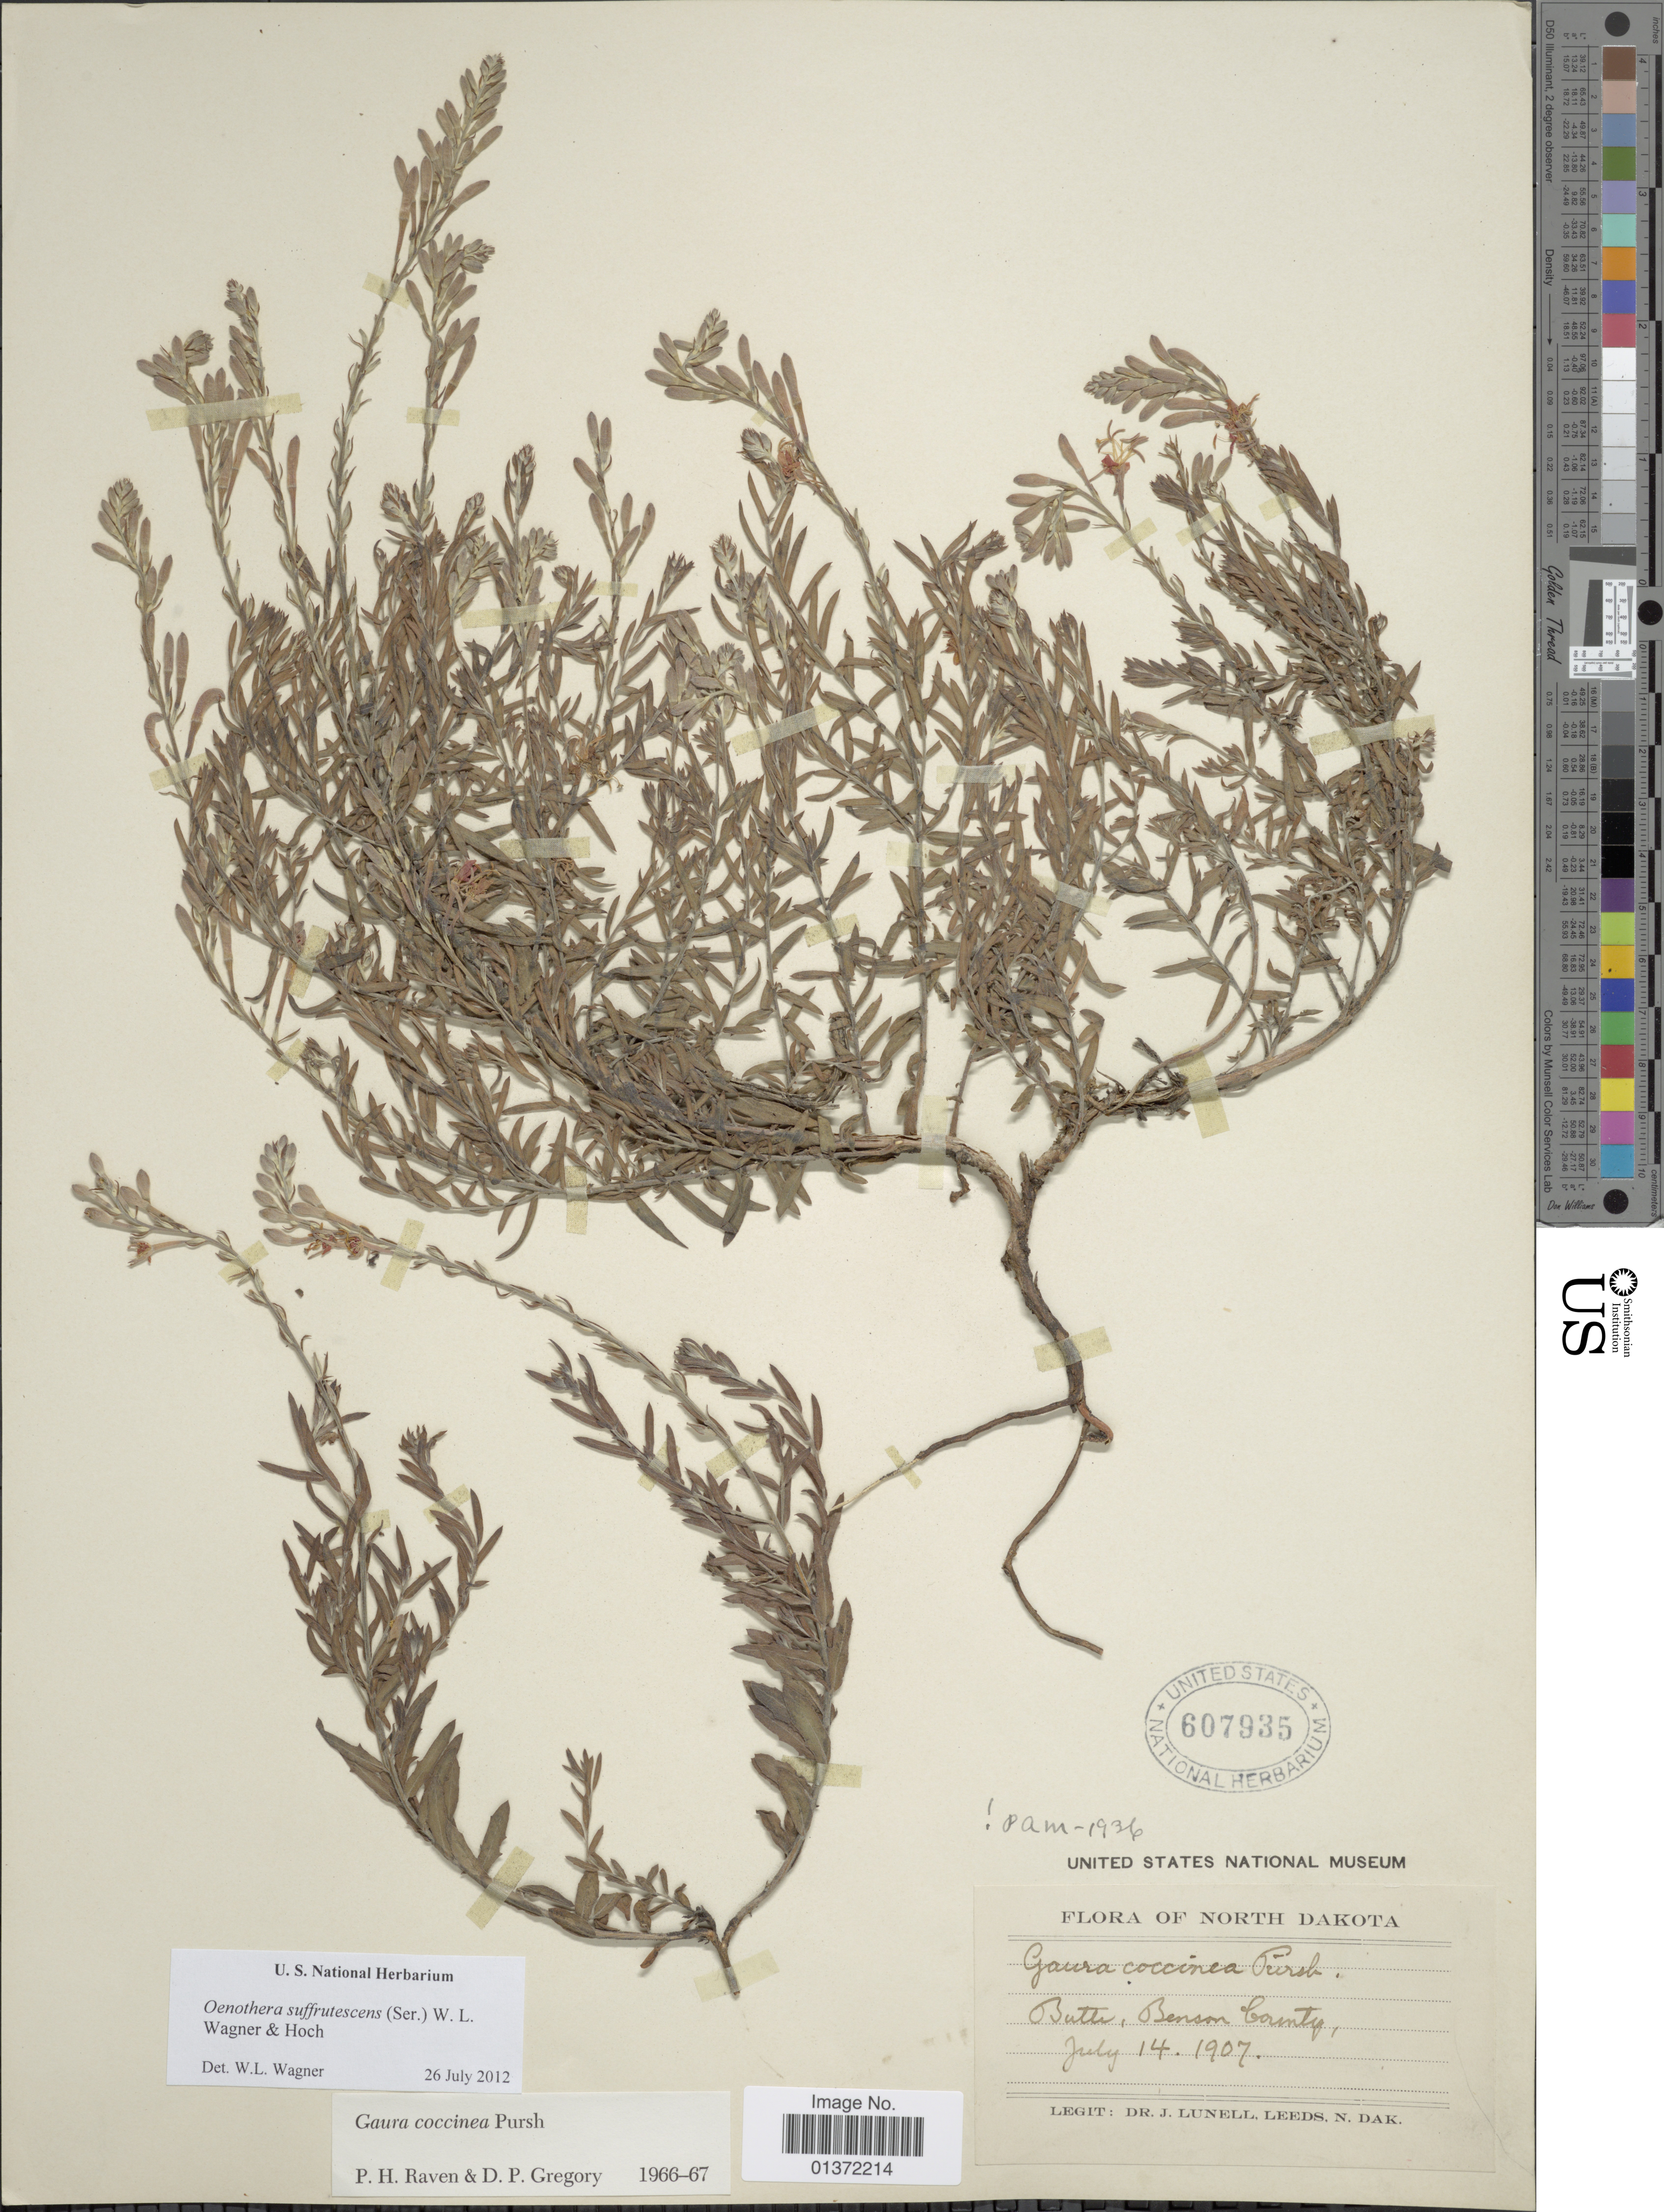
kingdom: Plantae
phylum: Tracheophyta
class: Magnoliopsida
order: Myrtales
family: Onagraceae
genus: Oenothera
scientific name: Oenothera suffrutescens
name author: (Ser.) W.L. Wagner & Hoch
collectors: J. Lunell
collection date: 1907-07-14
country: United States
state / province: North Dakota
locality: Butte, Benson County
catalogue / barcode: US 607935